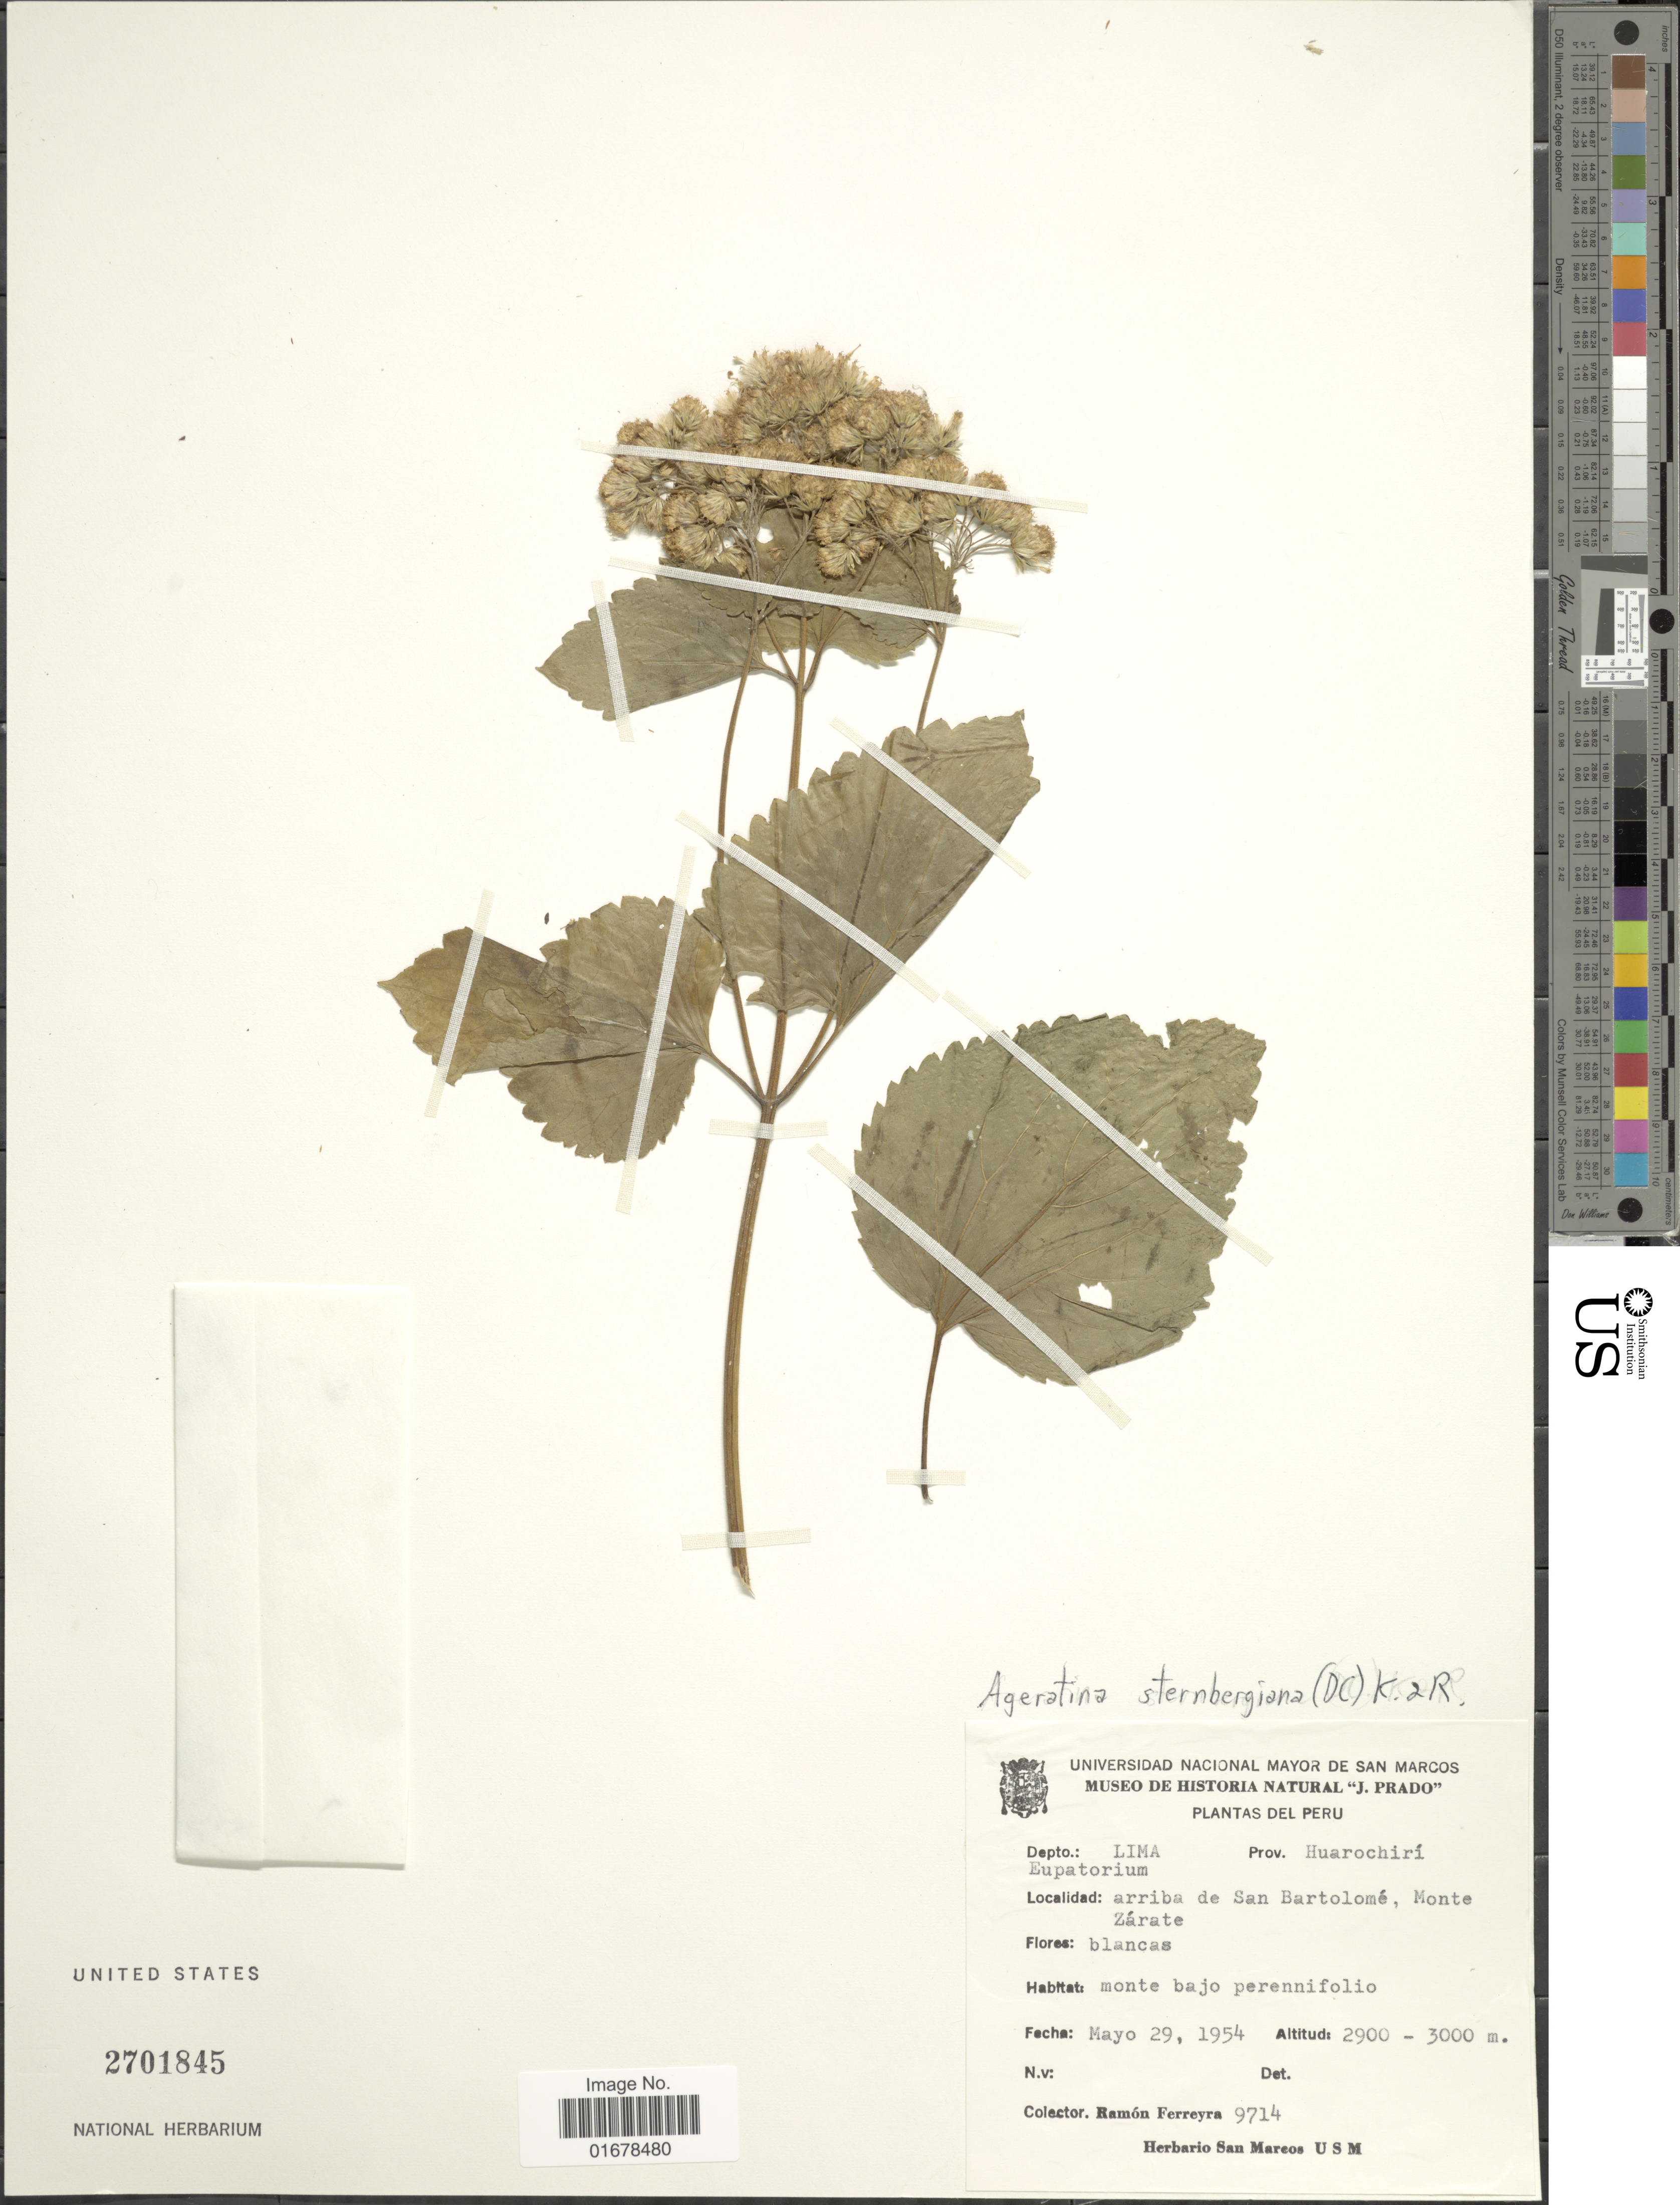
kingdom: Plantae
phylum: Tracheophyta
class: Magnoliopsida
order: Asterales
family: Asteraceae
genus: Ageratina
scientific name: Ageratina sternbergiana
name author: (DC.) R.M. King & H. Rob.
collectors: R. A. Ferreyra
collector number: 9714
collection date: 1954-05-29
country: Peru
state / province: Lima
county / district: Huarochirí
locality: Arriba de San Bartolome, Monte Zarate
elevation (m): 2900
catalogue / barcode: US 2701845